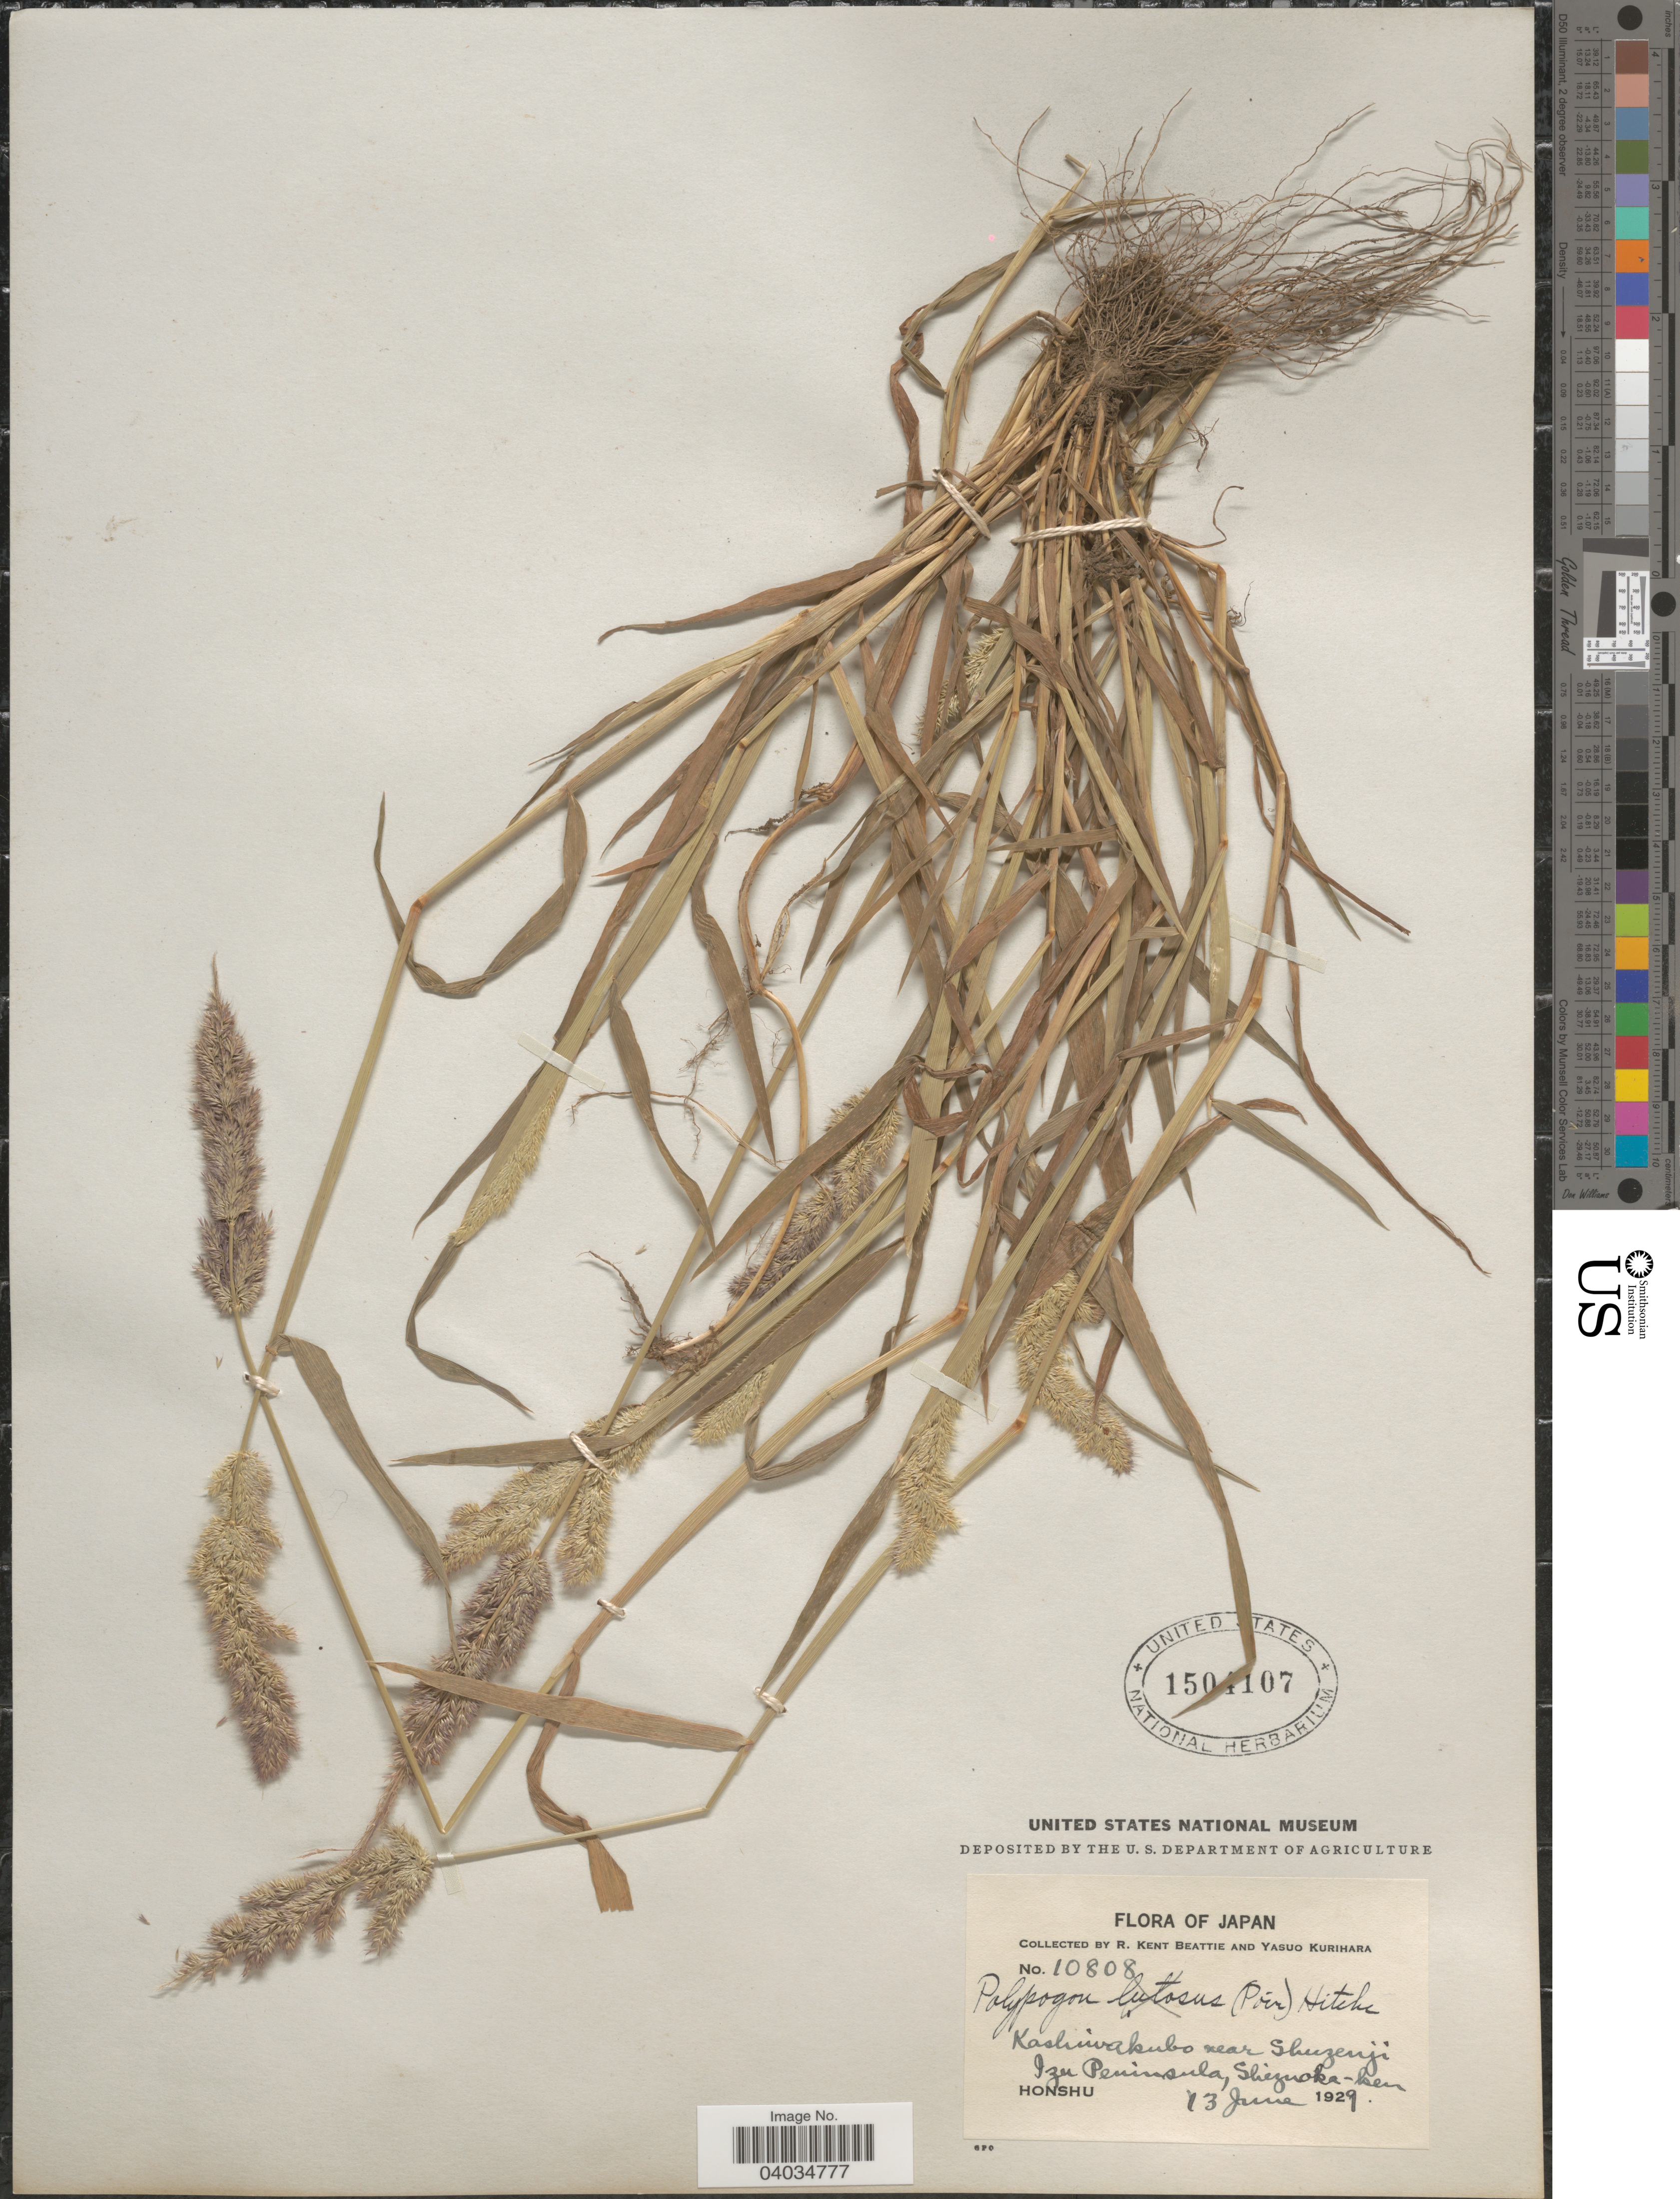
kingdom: Plantae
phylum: Tracheophyta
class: Liliopsida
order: Poales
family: Poaceae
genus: Polypogon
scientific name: Polypogon sp.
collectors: R. K. Beattie & Y. Kurihara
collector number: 10808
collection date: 1929-06-13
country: Japan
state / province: Sizuoka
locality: Kashiwakubo near Shuzenji Izu Peninsula, Shizuoka-ken. Honshu.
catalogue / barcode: US 1504107